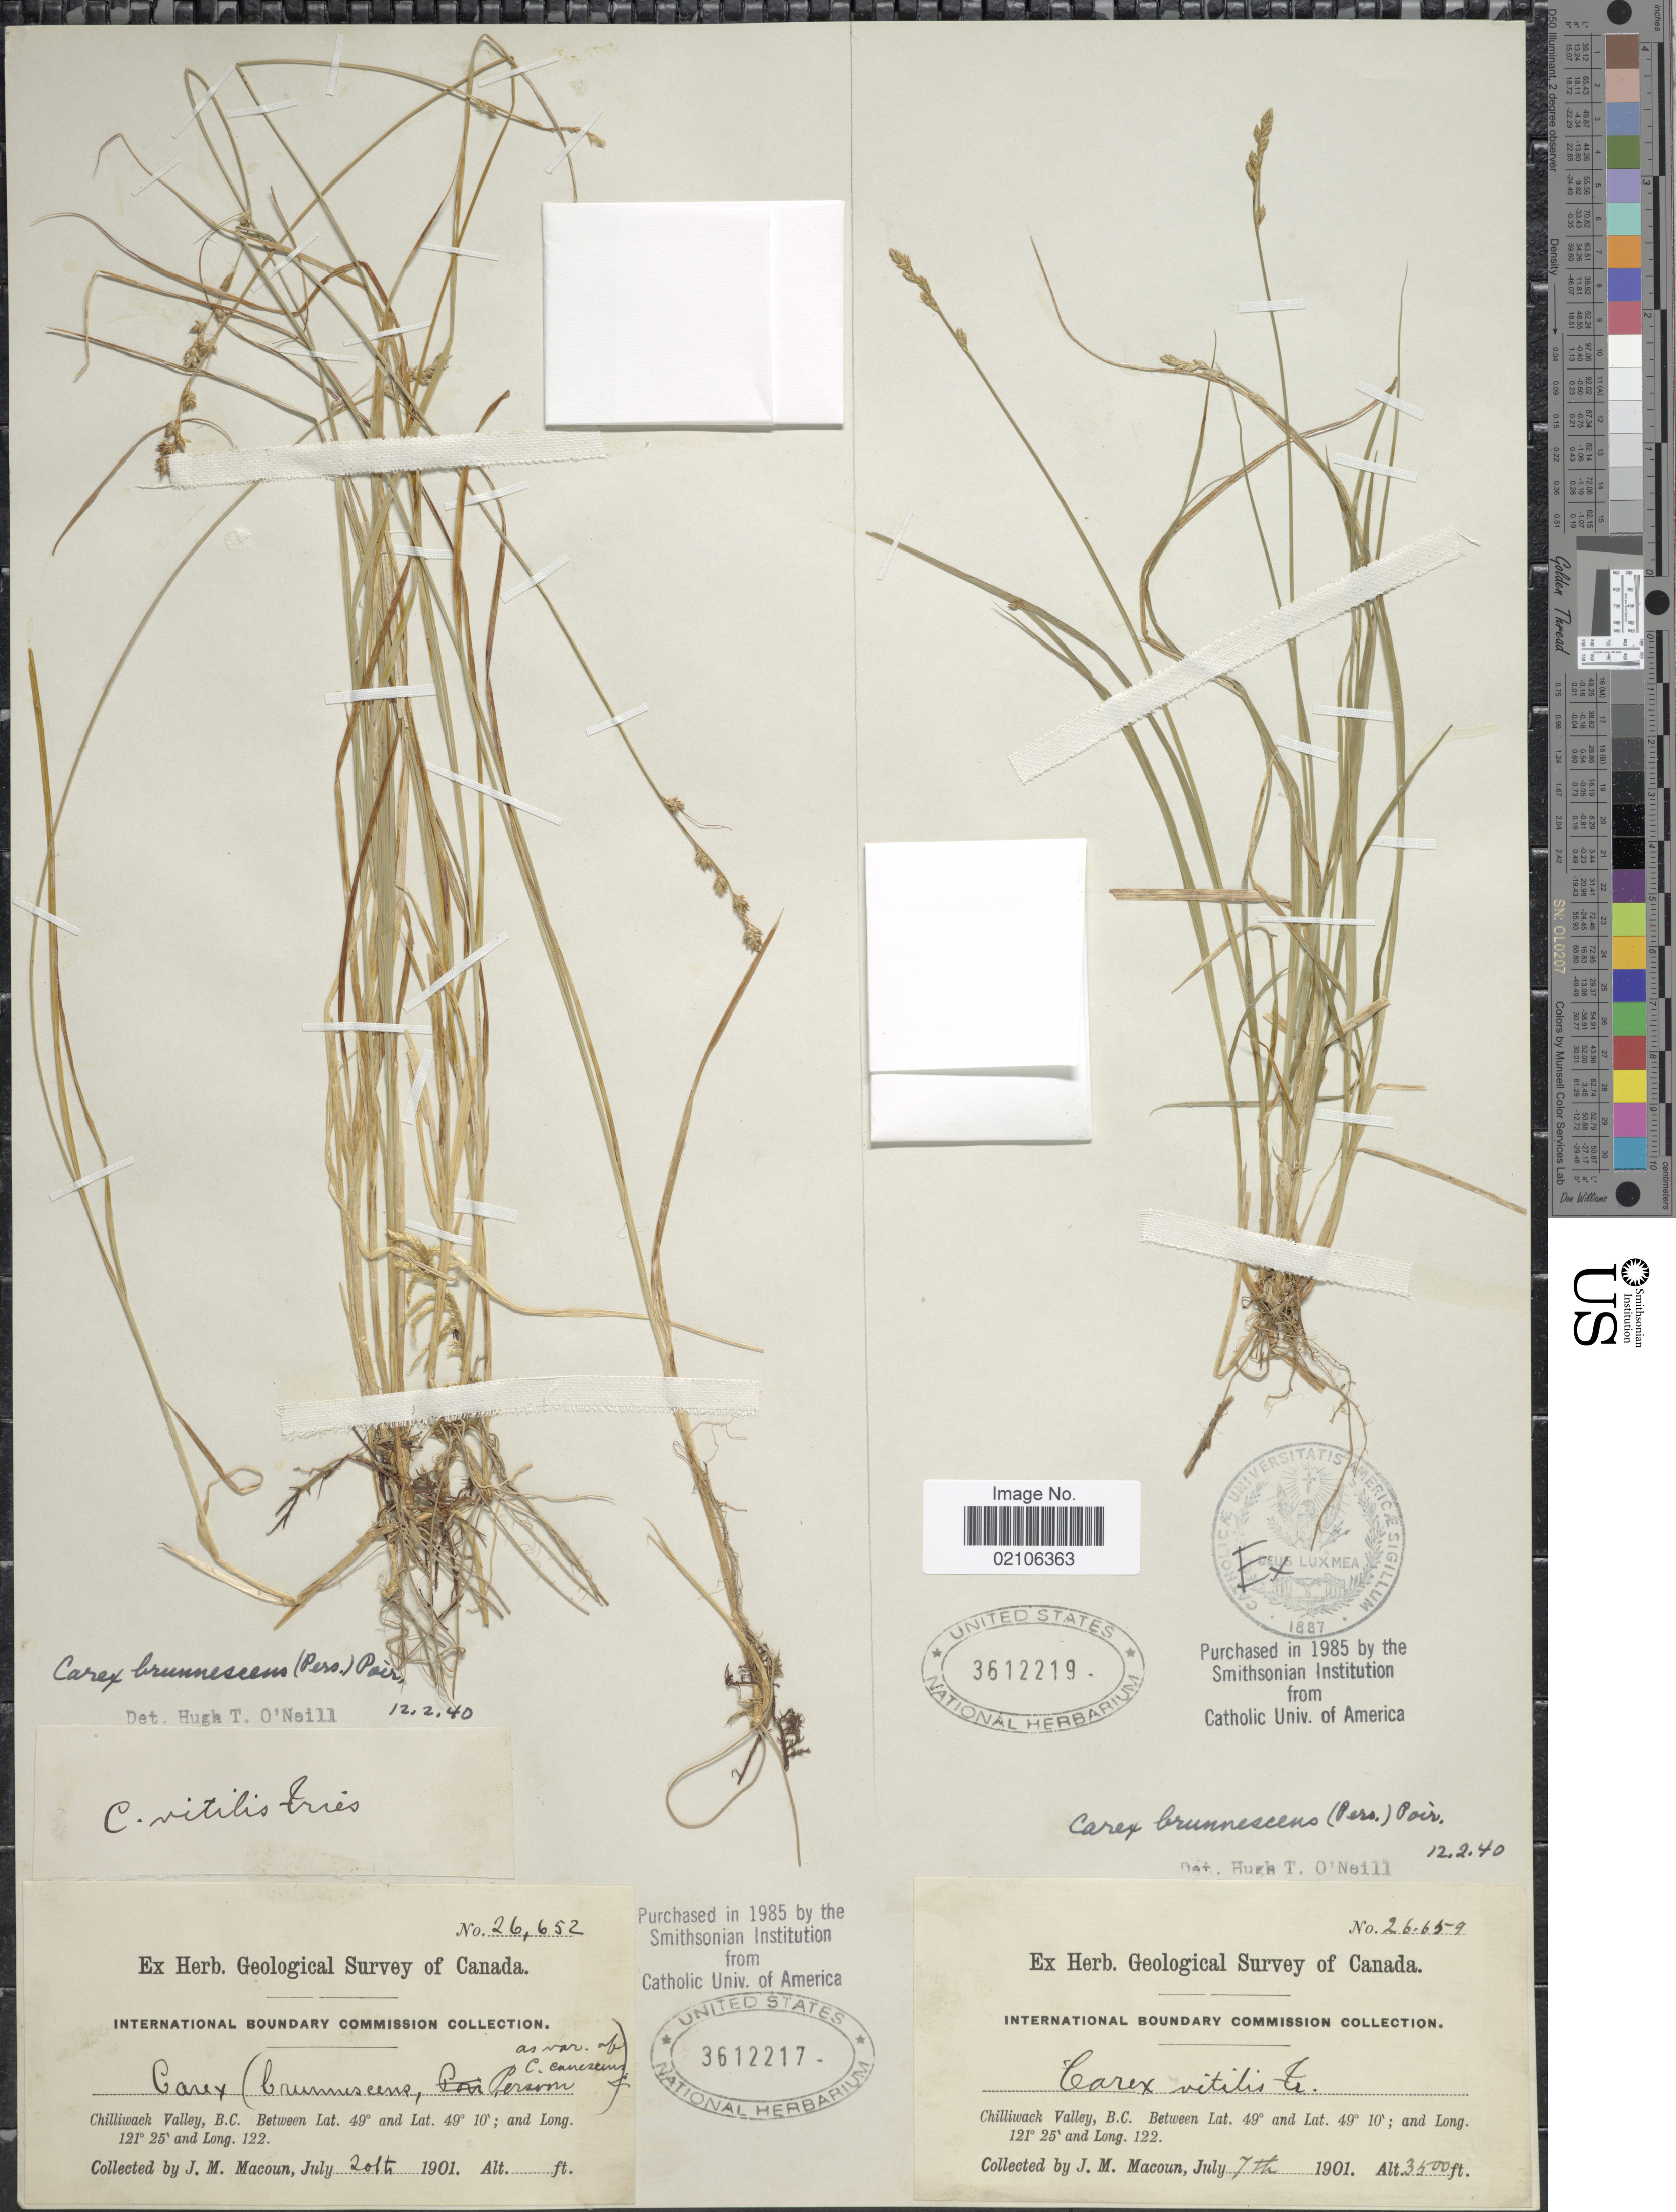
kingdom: Plantae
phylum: Tracheophyta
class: Liliopsida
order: Poales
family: Cyperaceae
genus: Carex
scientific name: Carex brunnescens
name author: (Pers.) Poir.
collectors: J. M. Macoun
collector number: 26652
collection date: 1901-07-20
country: Canada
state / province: British Columbia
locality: Chilliwack Valley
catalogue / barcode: US 3612217